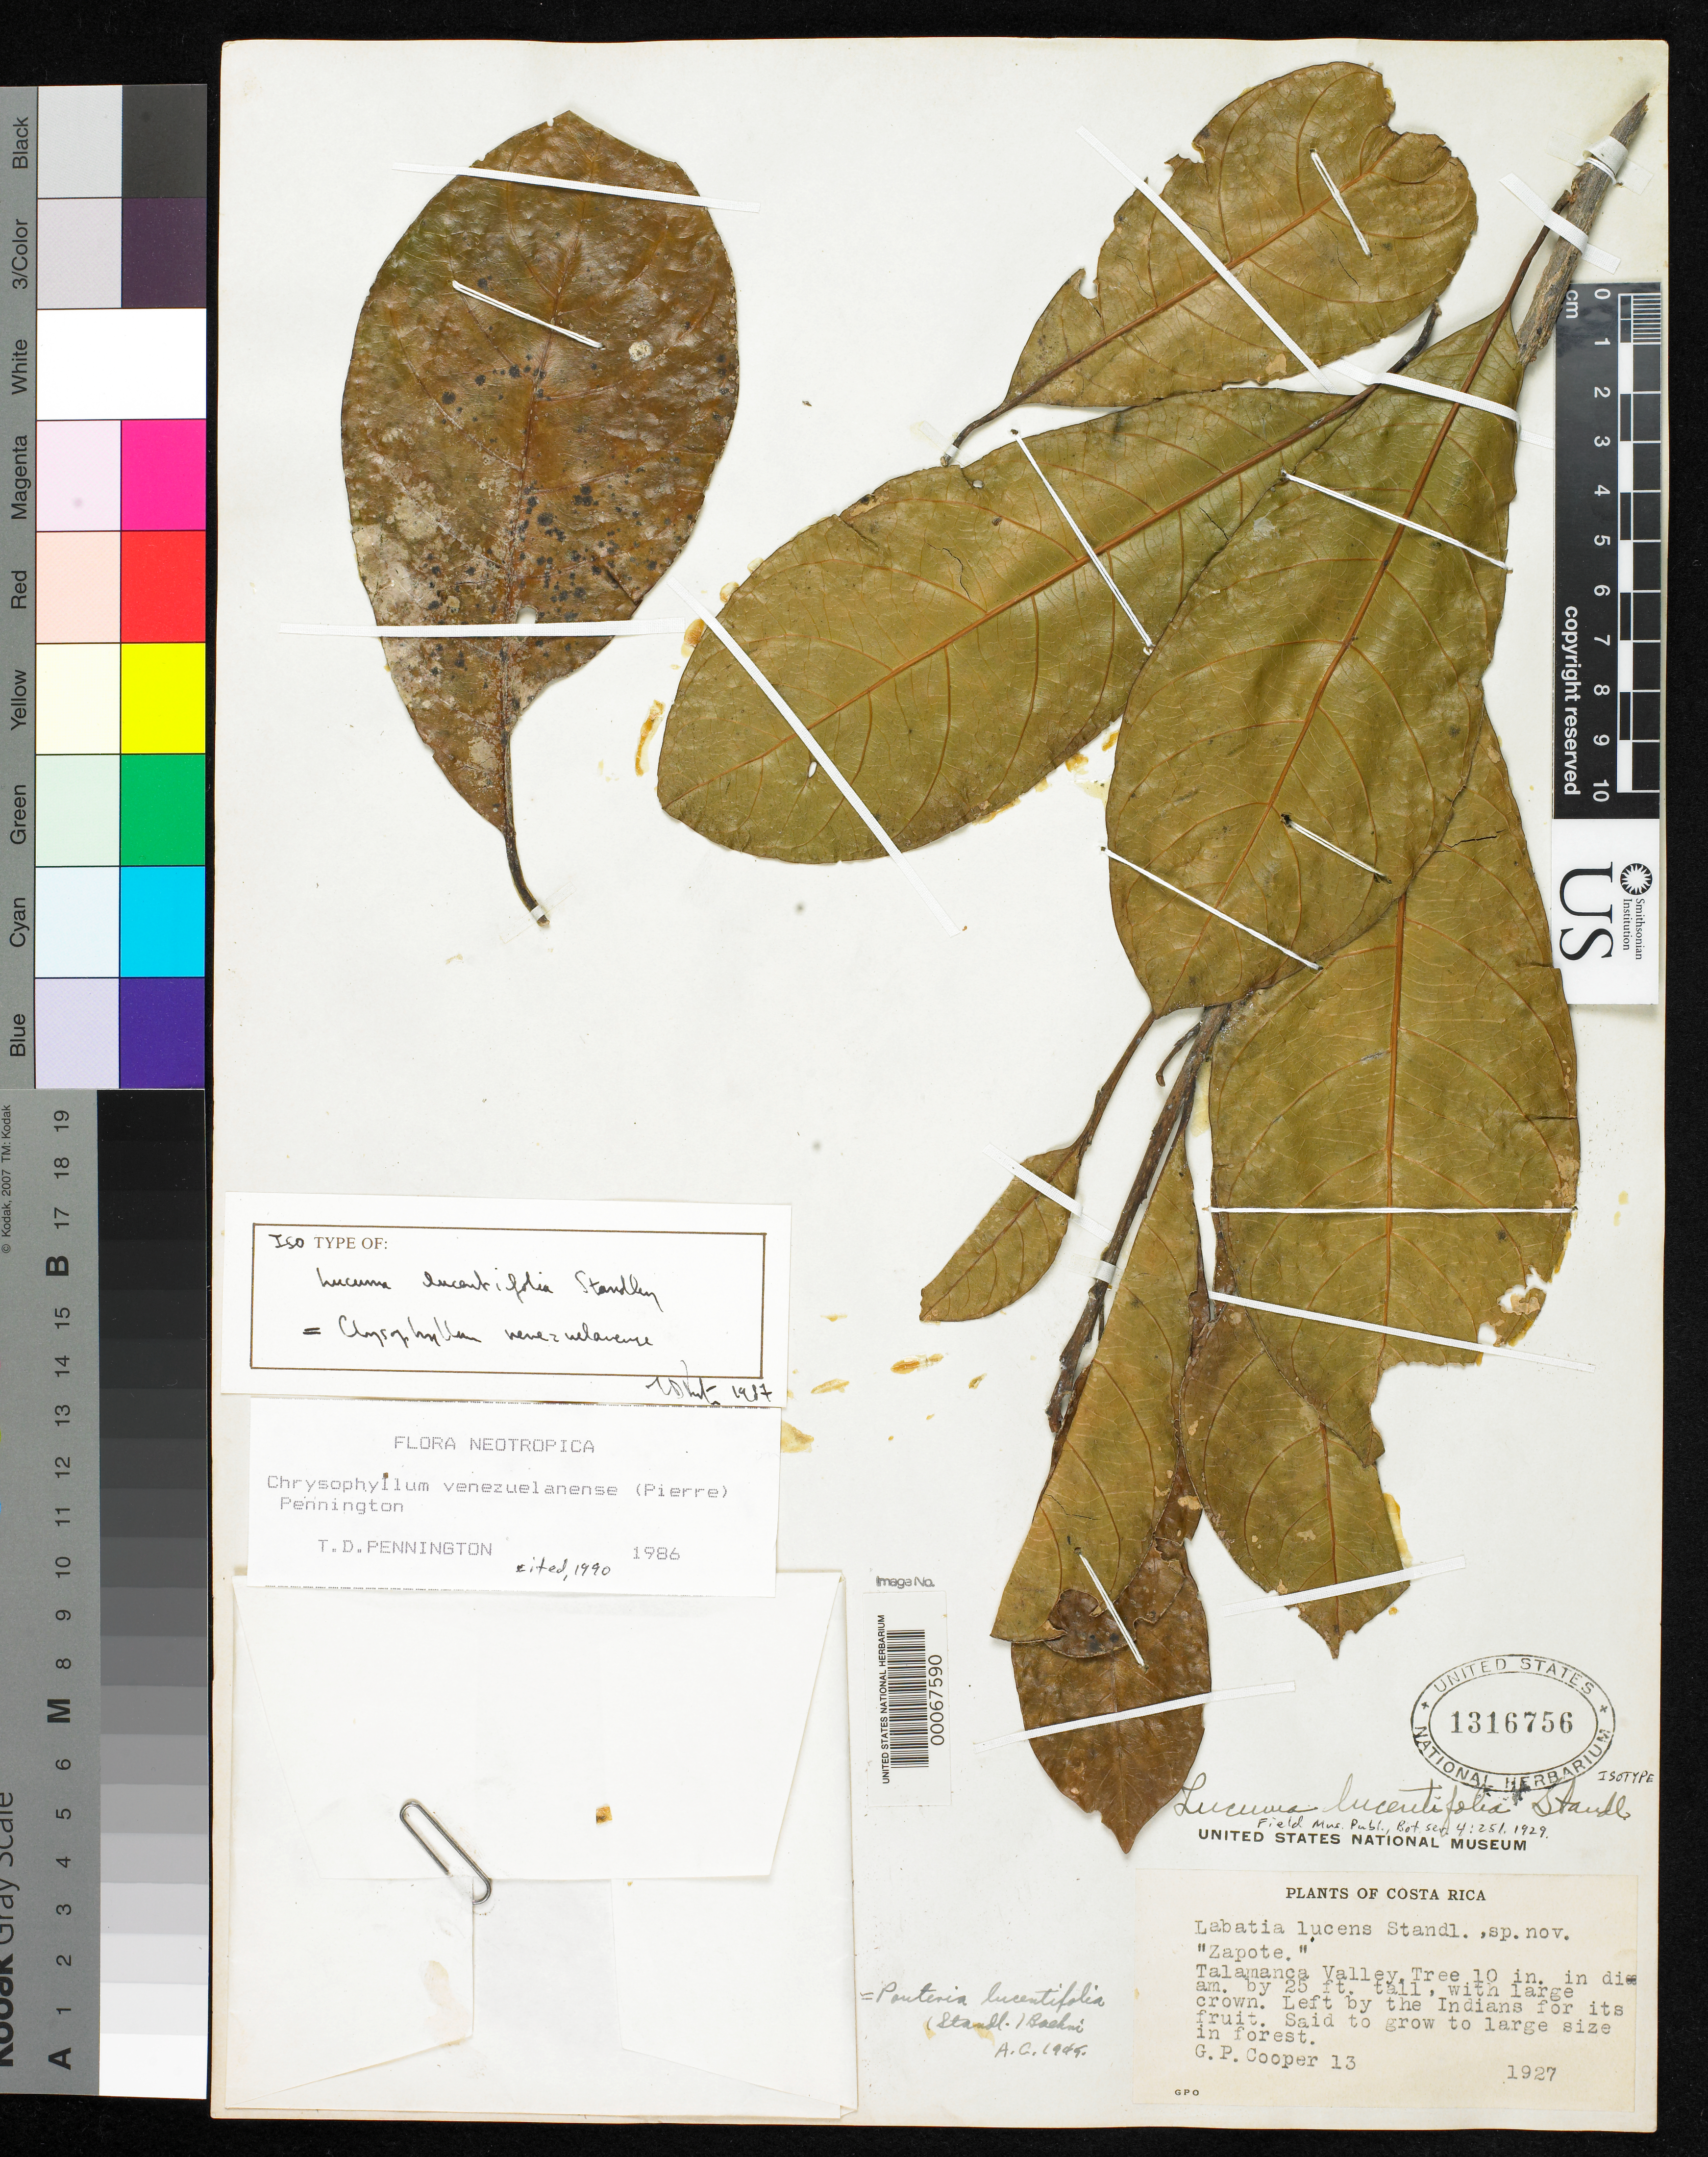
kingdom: Plantae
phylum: Tracheophyta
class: Magnoliopsida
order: Ericales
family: Sapotaceae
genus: Lucuma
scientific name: Lucuma lucentifolia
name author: Standl.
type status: Isotype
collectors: G. Cooper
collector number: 13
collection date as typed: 1927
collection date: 1927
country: Costa Rica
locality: Talamanca Valley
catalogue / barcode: US 1316756